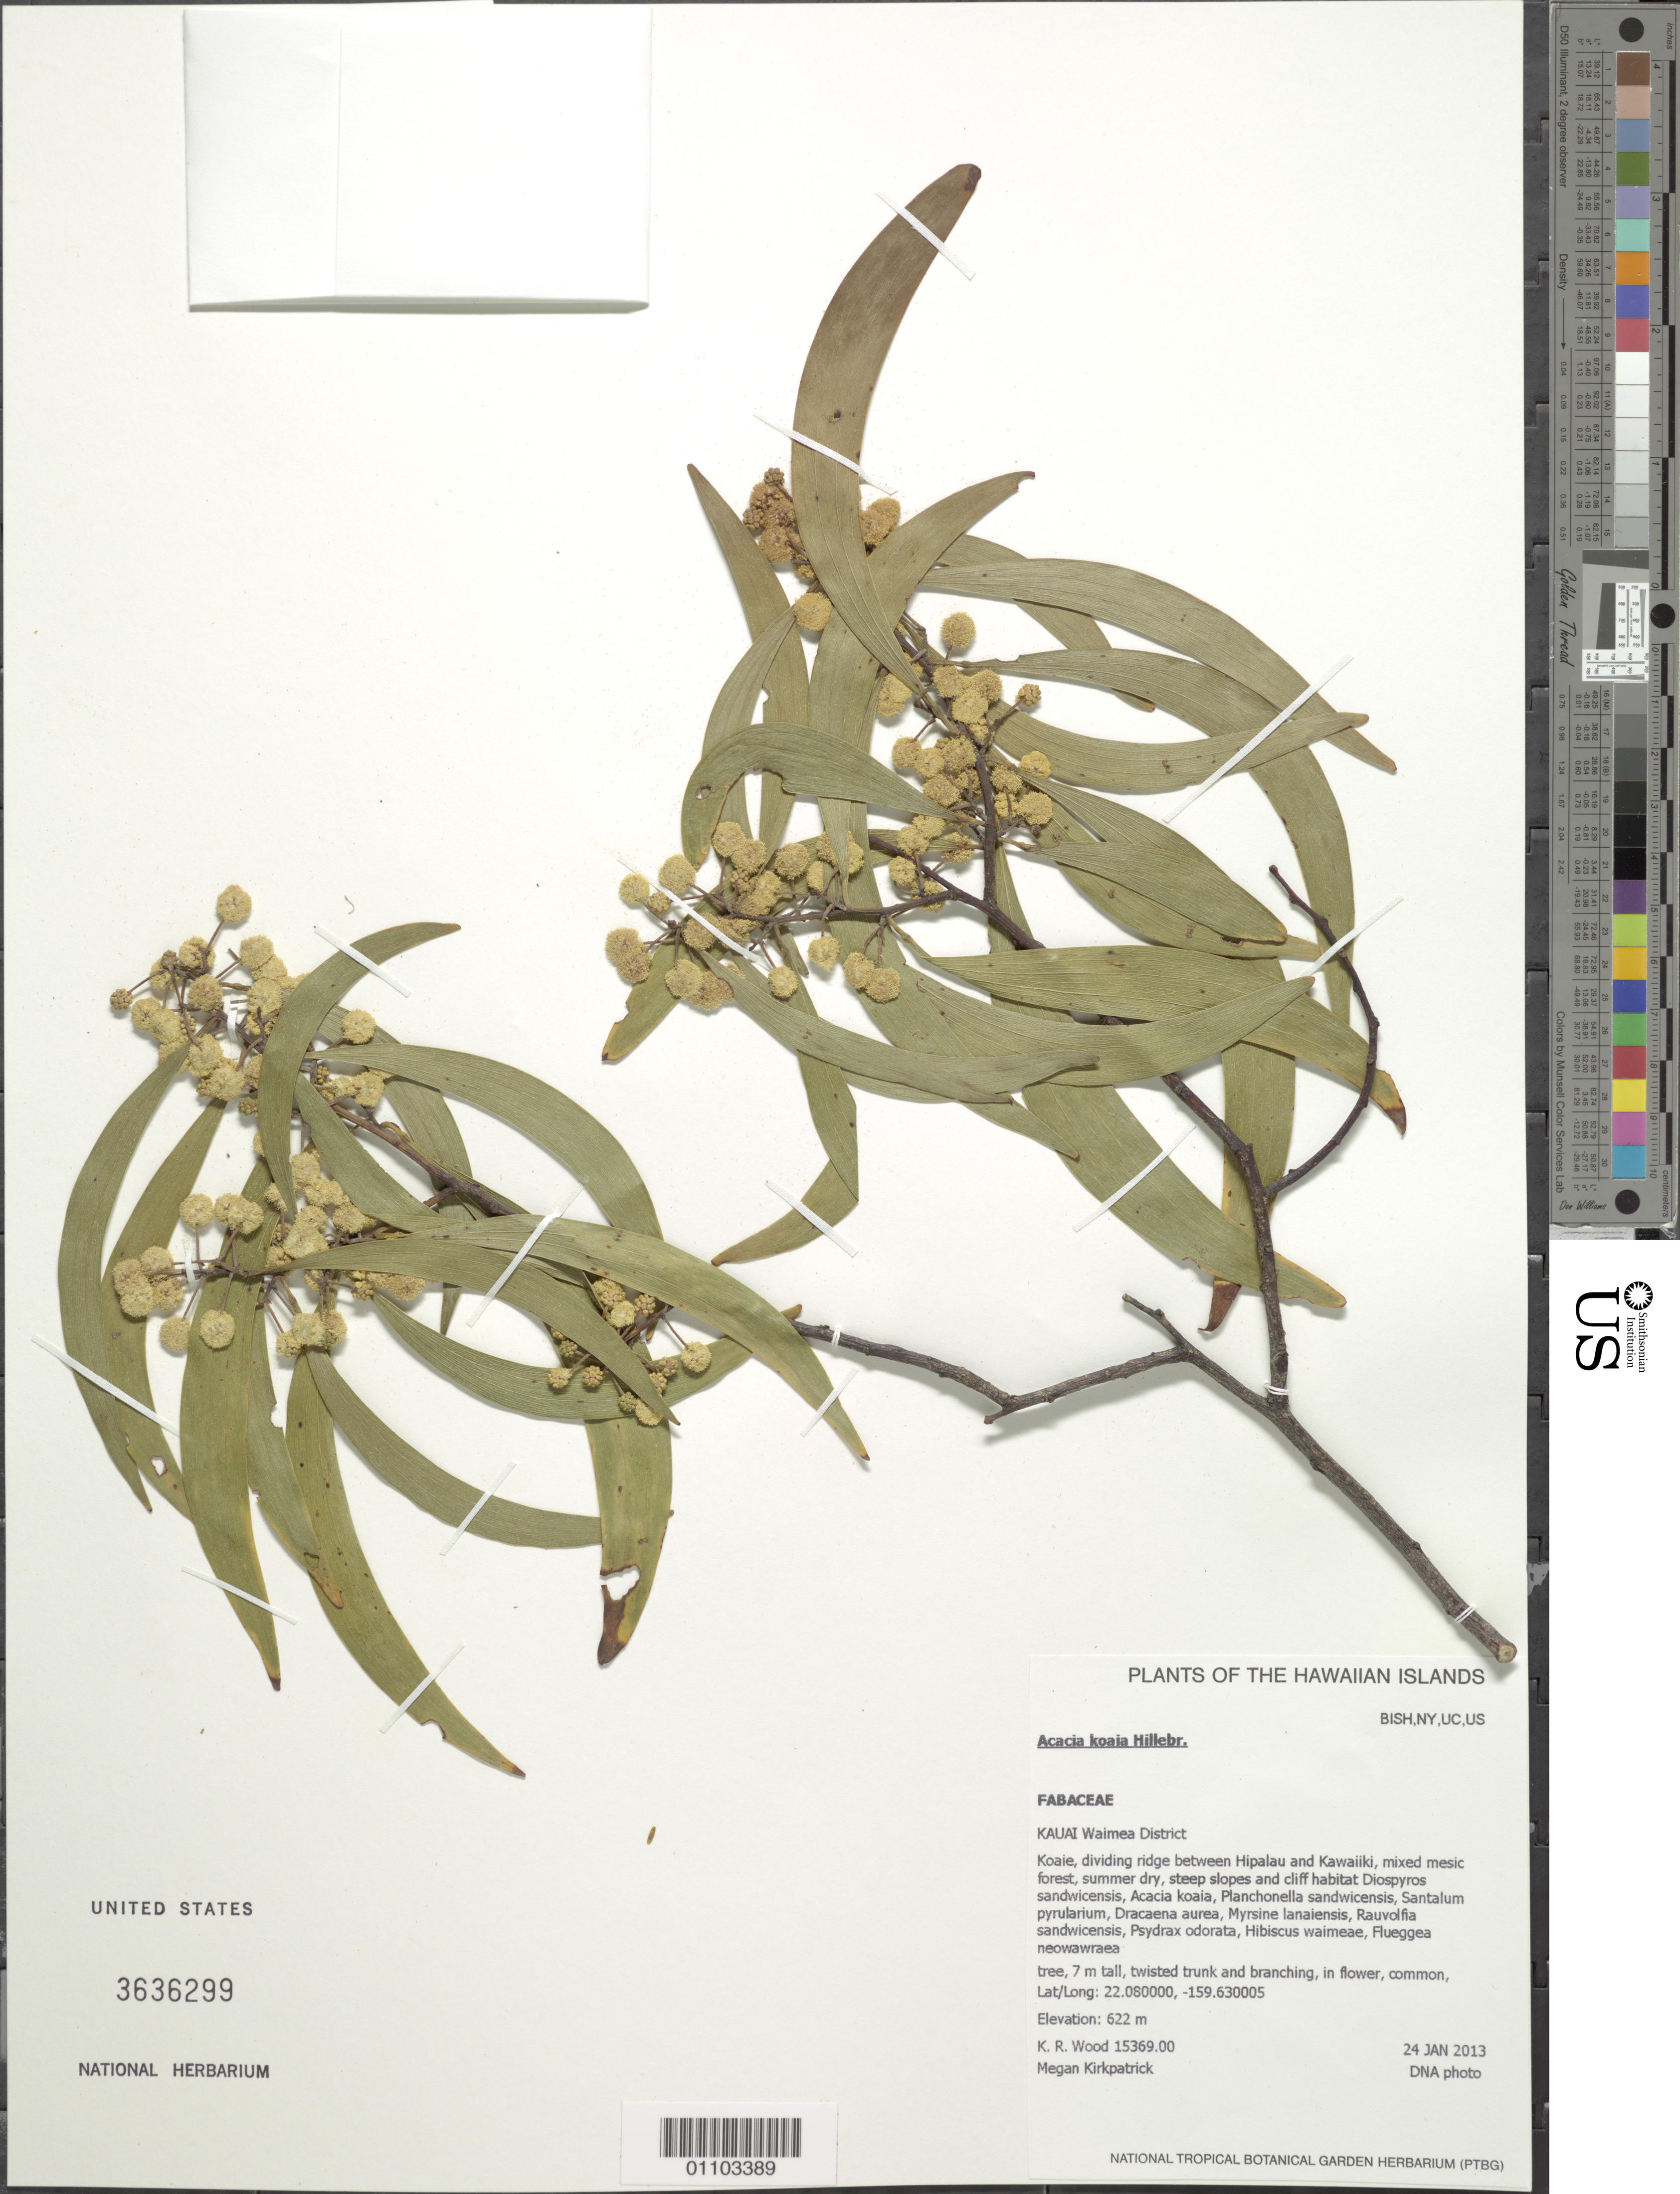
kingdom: Plantae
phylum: Tracheophyta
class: Magnoliopsida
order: Fabales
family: Fabaceae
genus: Acacia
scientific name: Acacia koaia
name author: Hillebr.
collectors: K. R. Wood & M. Kirkpatrick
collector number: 15369.00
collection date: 2013-01-24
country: United States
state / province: Hawaii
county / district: Kauai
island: Kaua'i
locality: Waimea District, Koaie, dividing ridge between Hipalau and Kawaiiki.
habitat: Mixed mesic forest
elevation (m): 622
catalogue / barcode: US 3636299